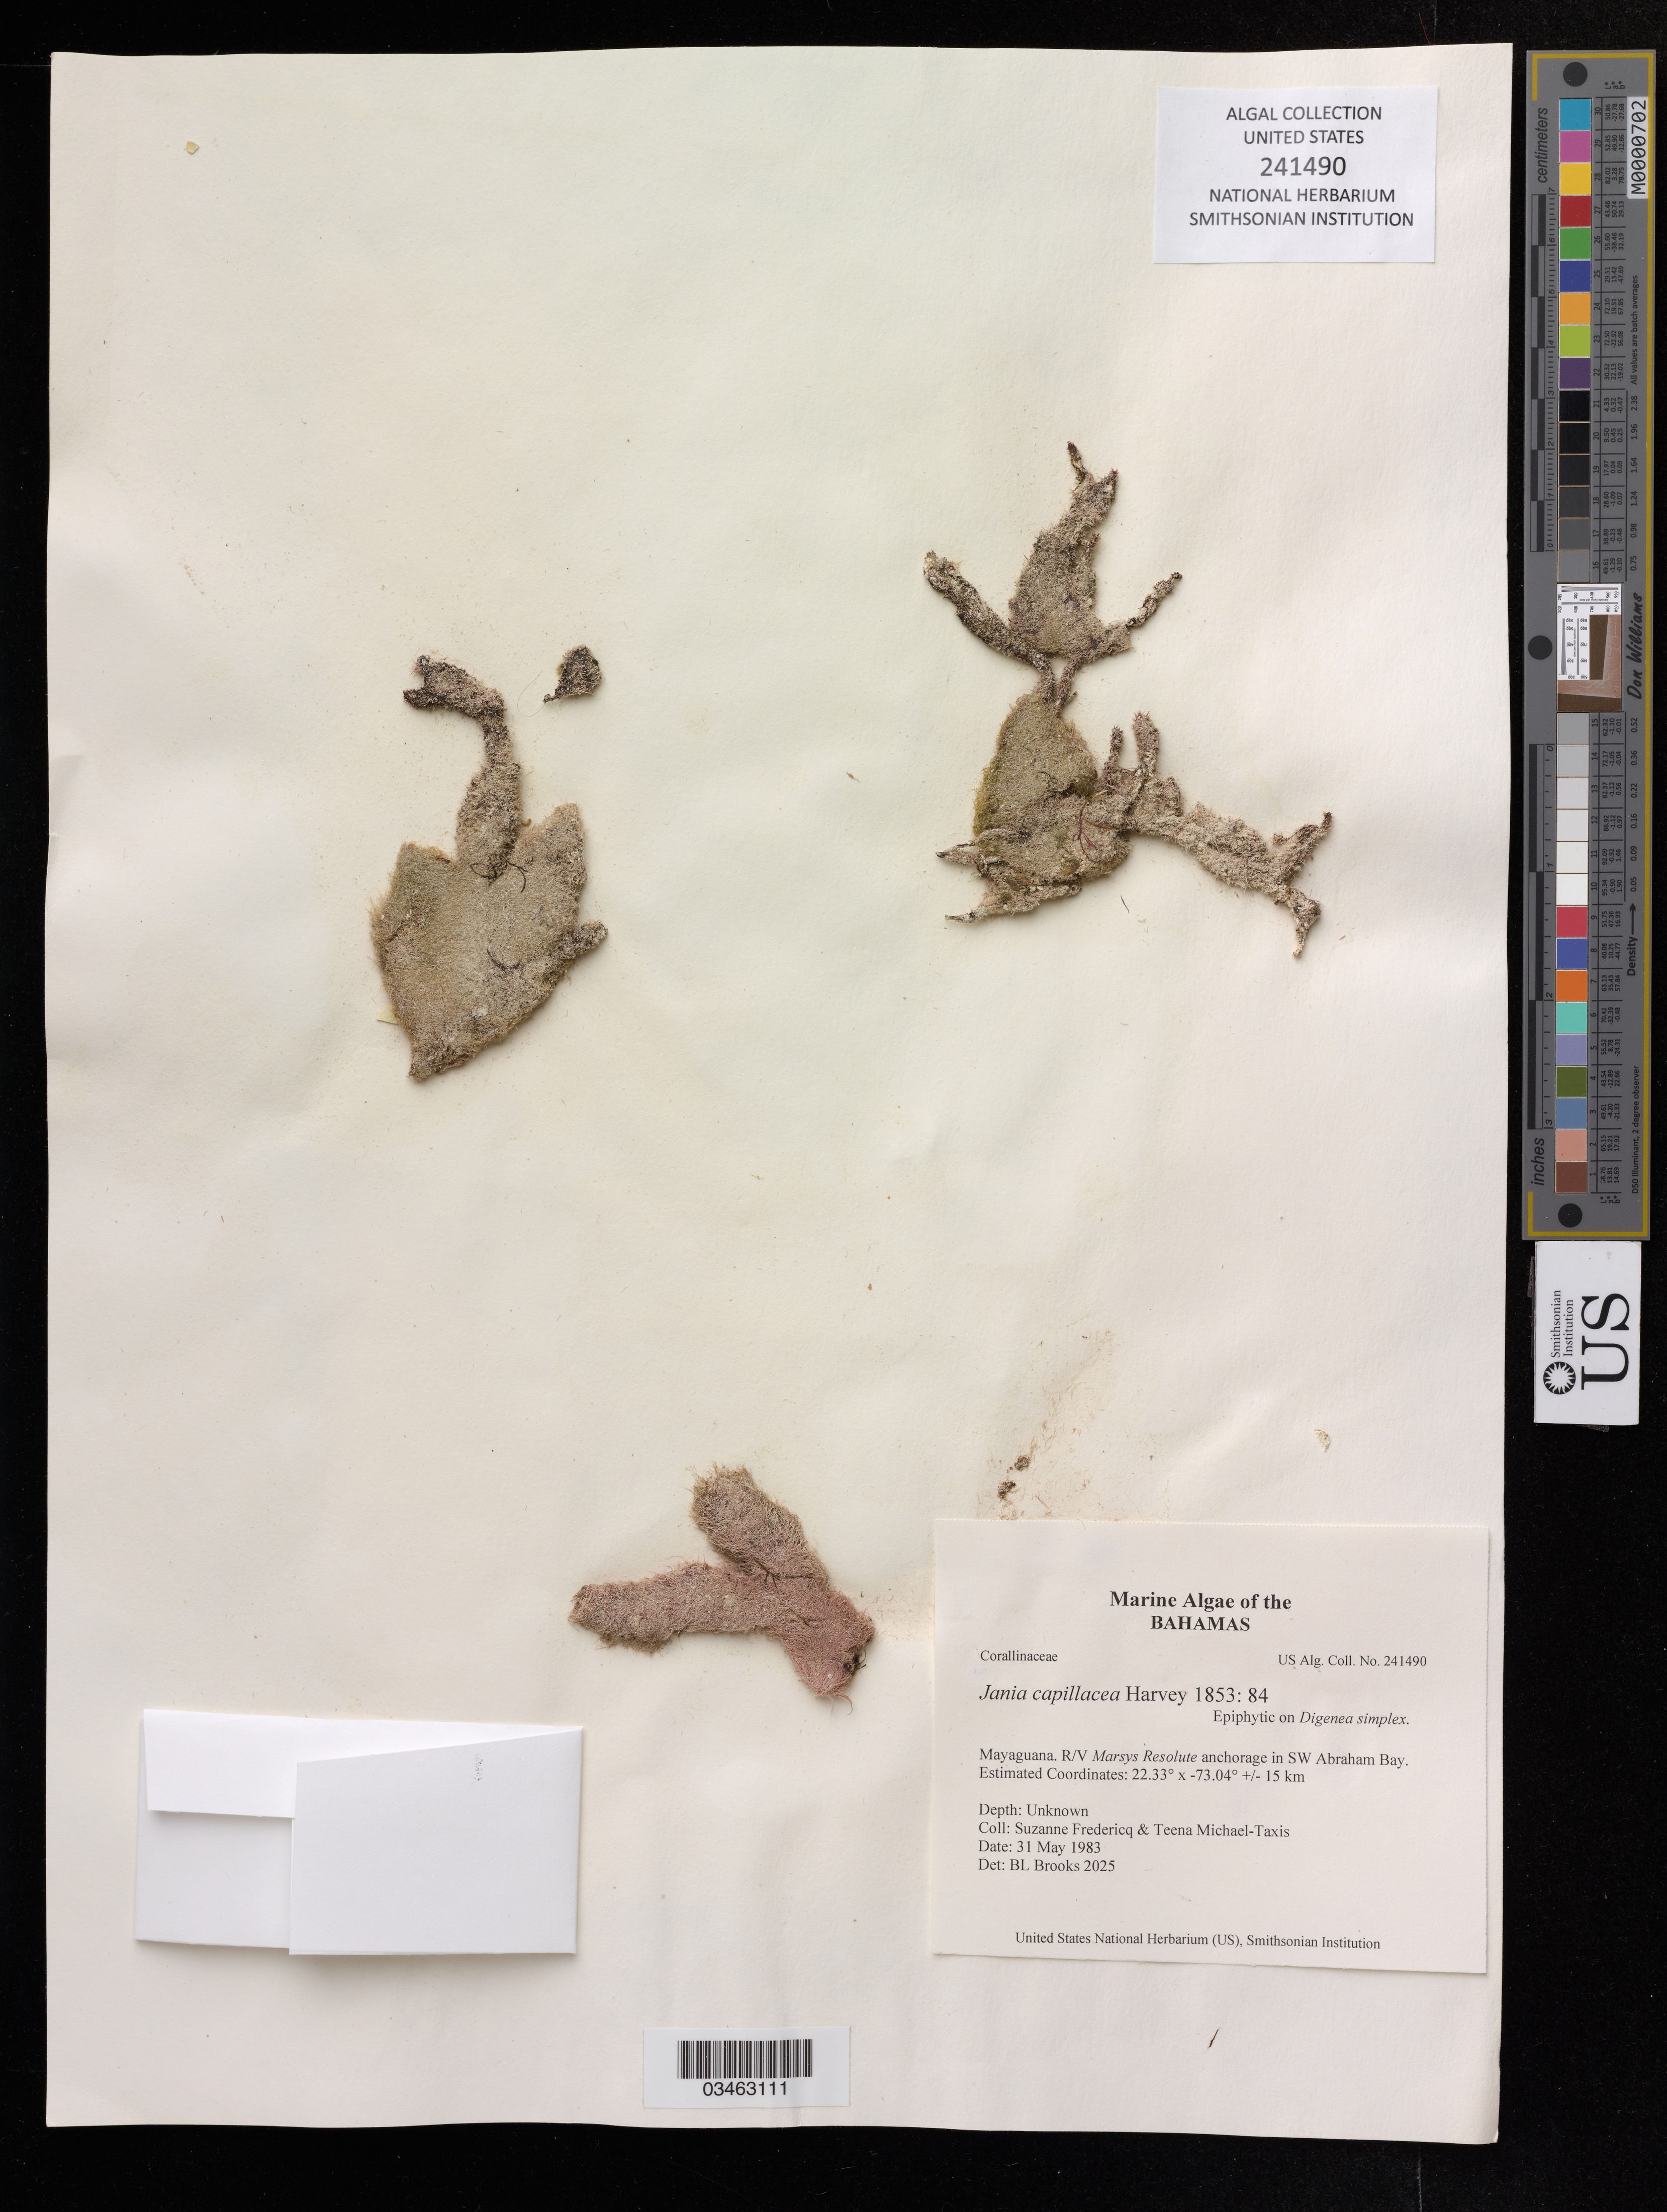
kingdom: Plantae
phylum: Rhodophyta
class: Florideophyceae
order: Corallinales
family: Corallinaceae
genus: Jania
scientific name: Jania capillacea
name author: Harv.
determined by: Brooks, B. L., (BOT), Smithsonian Institution - National Museum of Natural History (UNITED STATES)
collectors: S. Fredericq & T. Michael-Taxis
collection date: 1983-05-31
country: Bahamas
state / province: Mayaguana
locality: R/V Marsys Resolute anchorage in SW Abraham Bay.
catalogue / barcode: US 241490